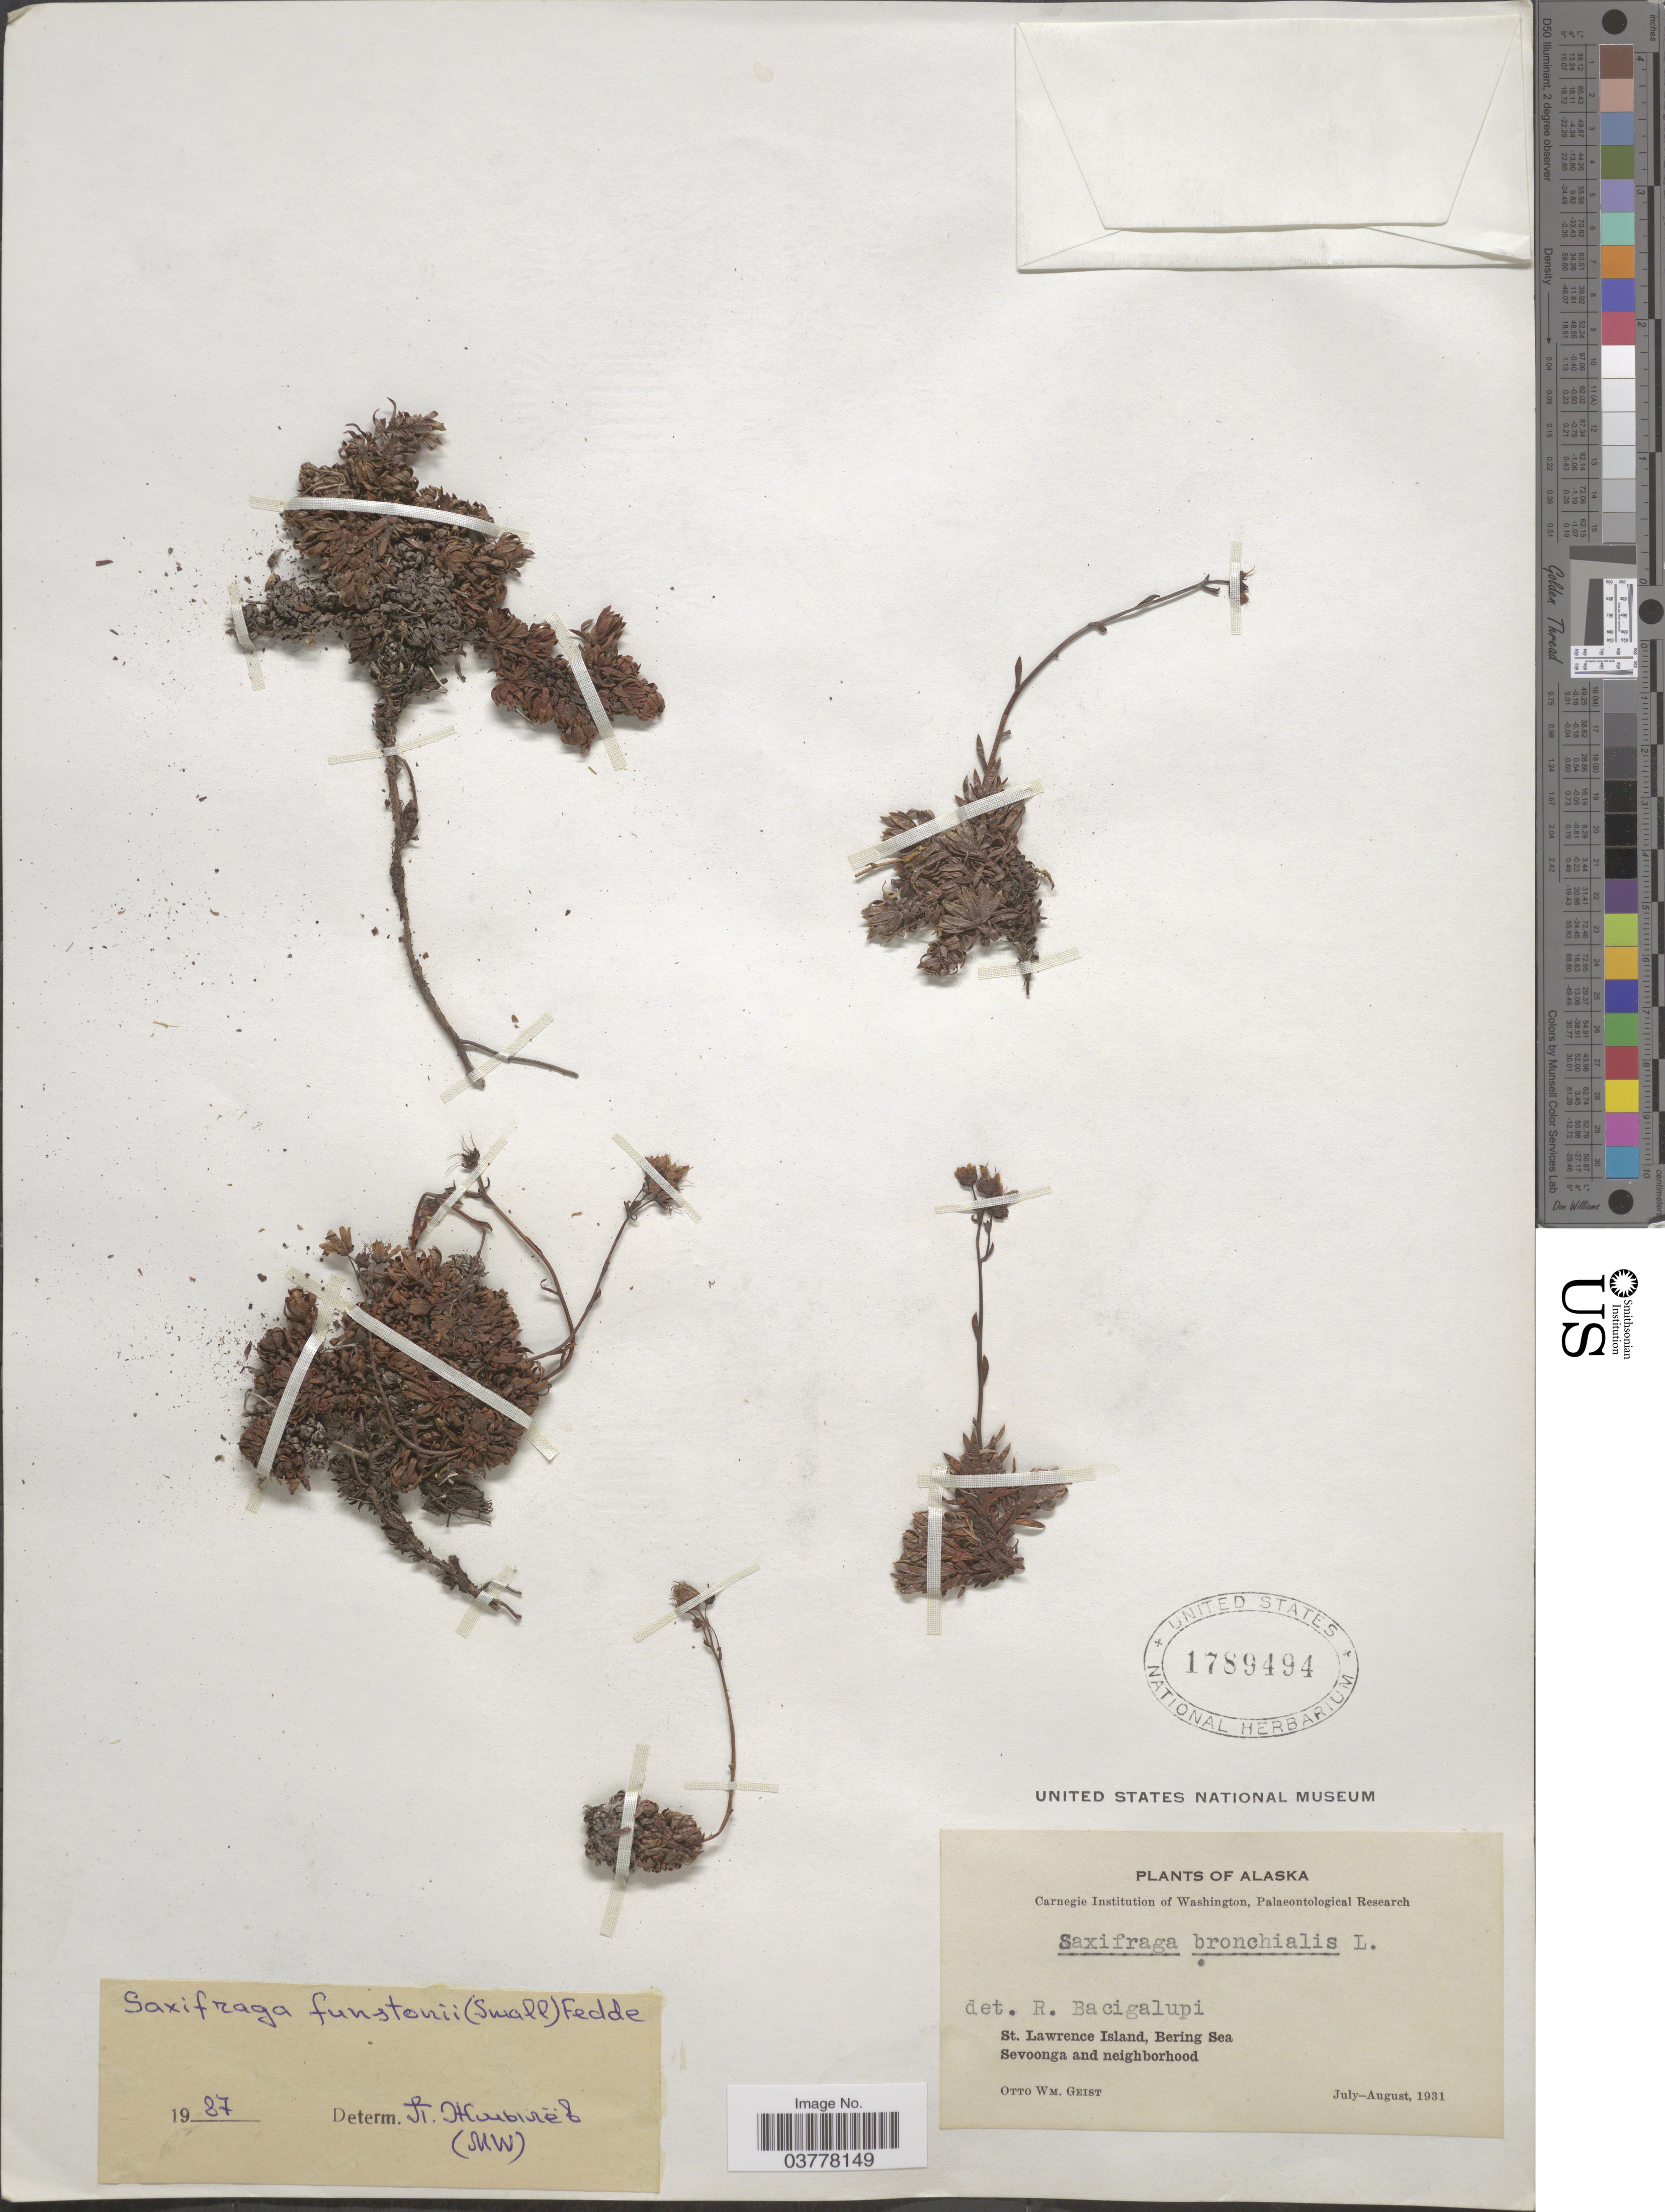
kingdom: Plantae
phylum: Tracheophyta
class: Magnoliopsida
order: Saxifragales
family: Saxifragaceae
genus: Saxifraga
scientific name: Saxifraga bronchialis subsp. funstonii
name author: (Small) Hultén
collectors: O. Geist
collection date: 1931-07/1931-08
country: United States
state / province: Alaska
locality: St. Lawrence Island, Bering Sea. Sevoonga and neighborhood.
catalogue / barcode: US 1789494